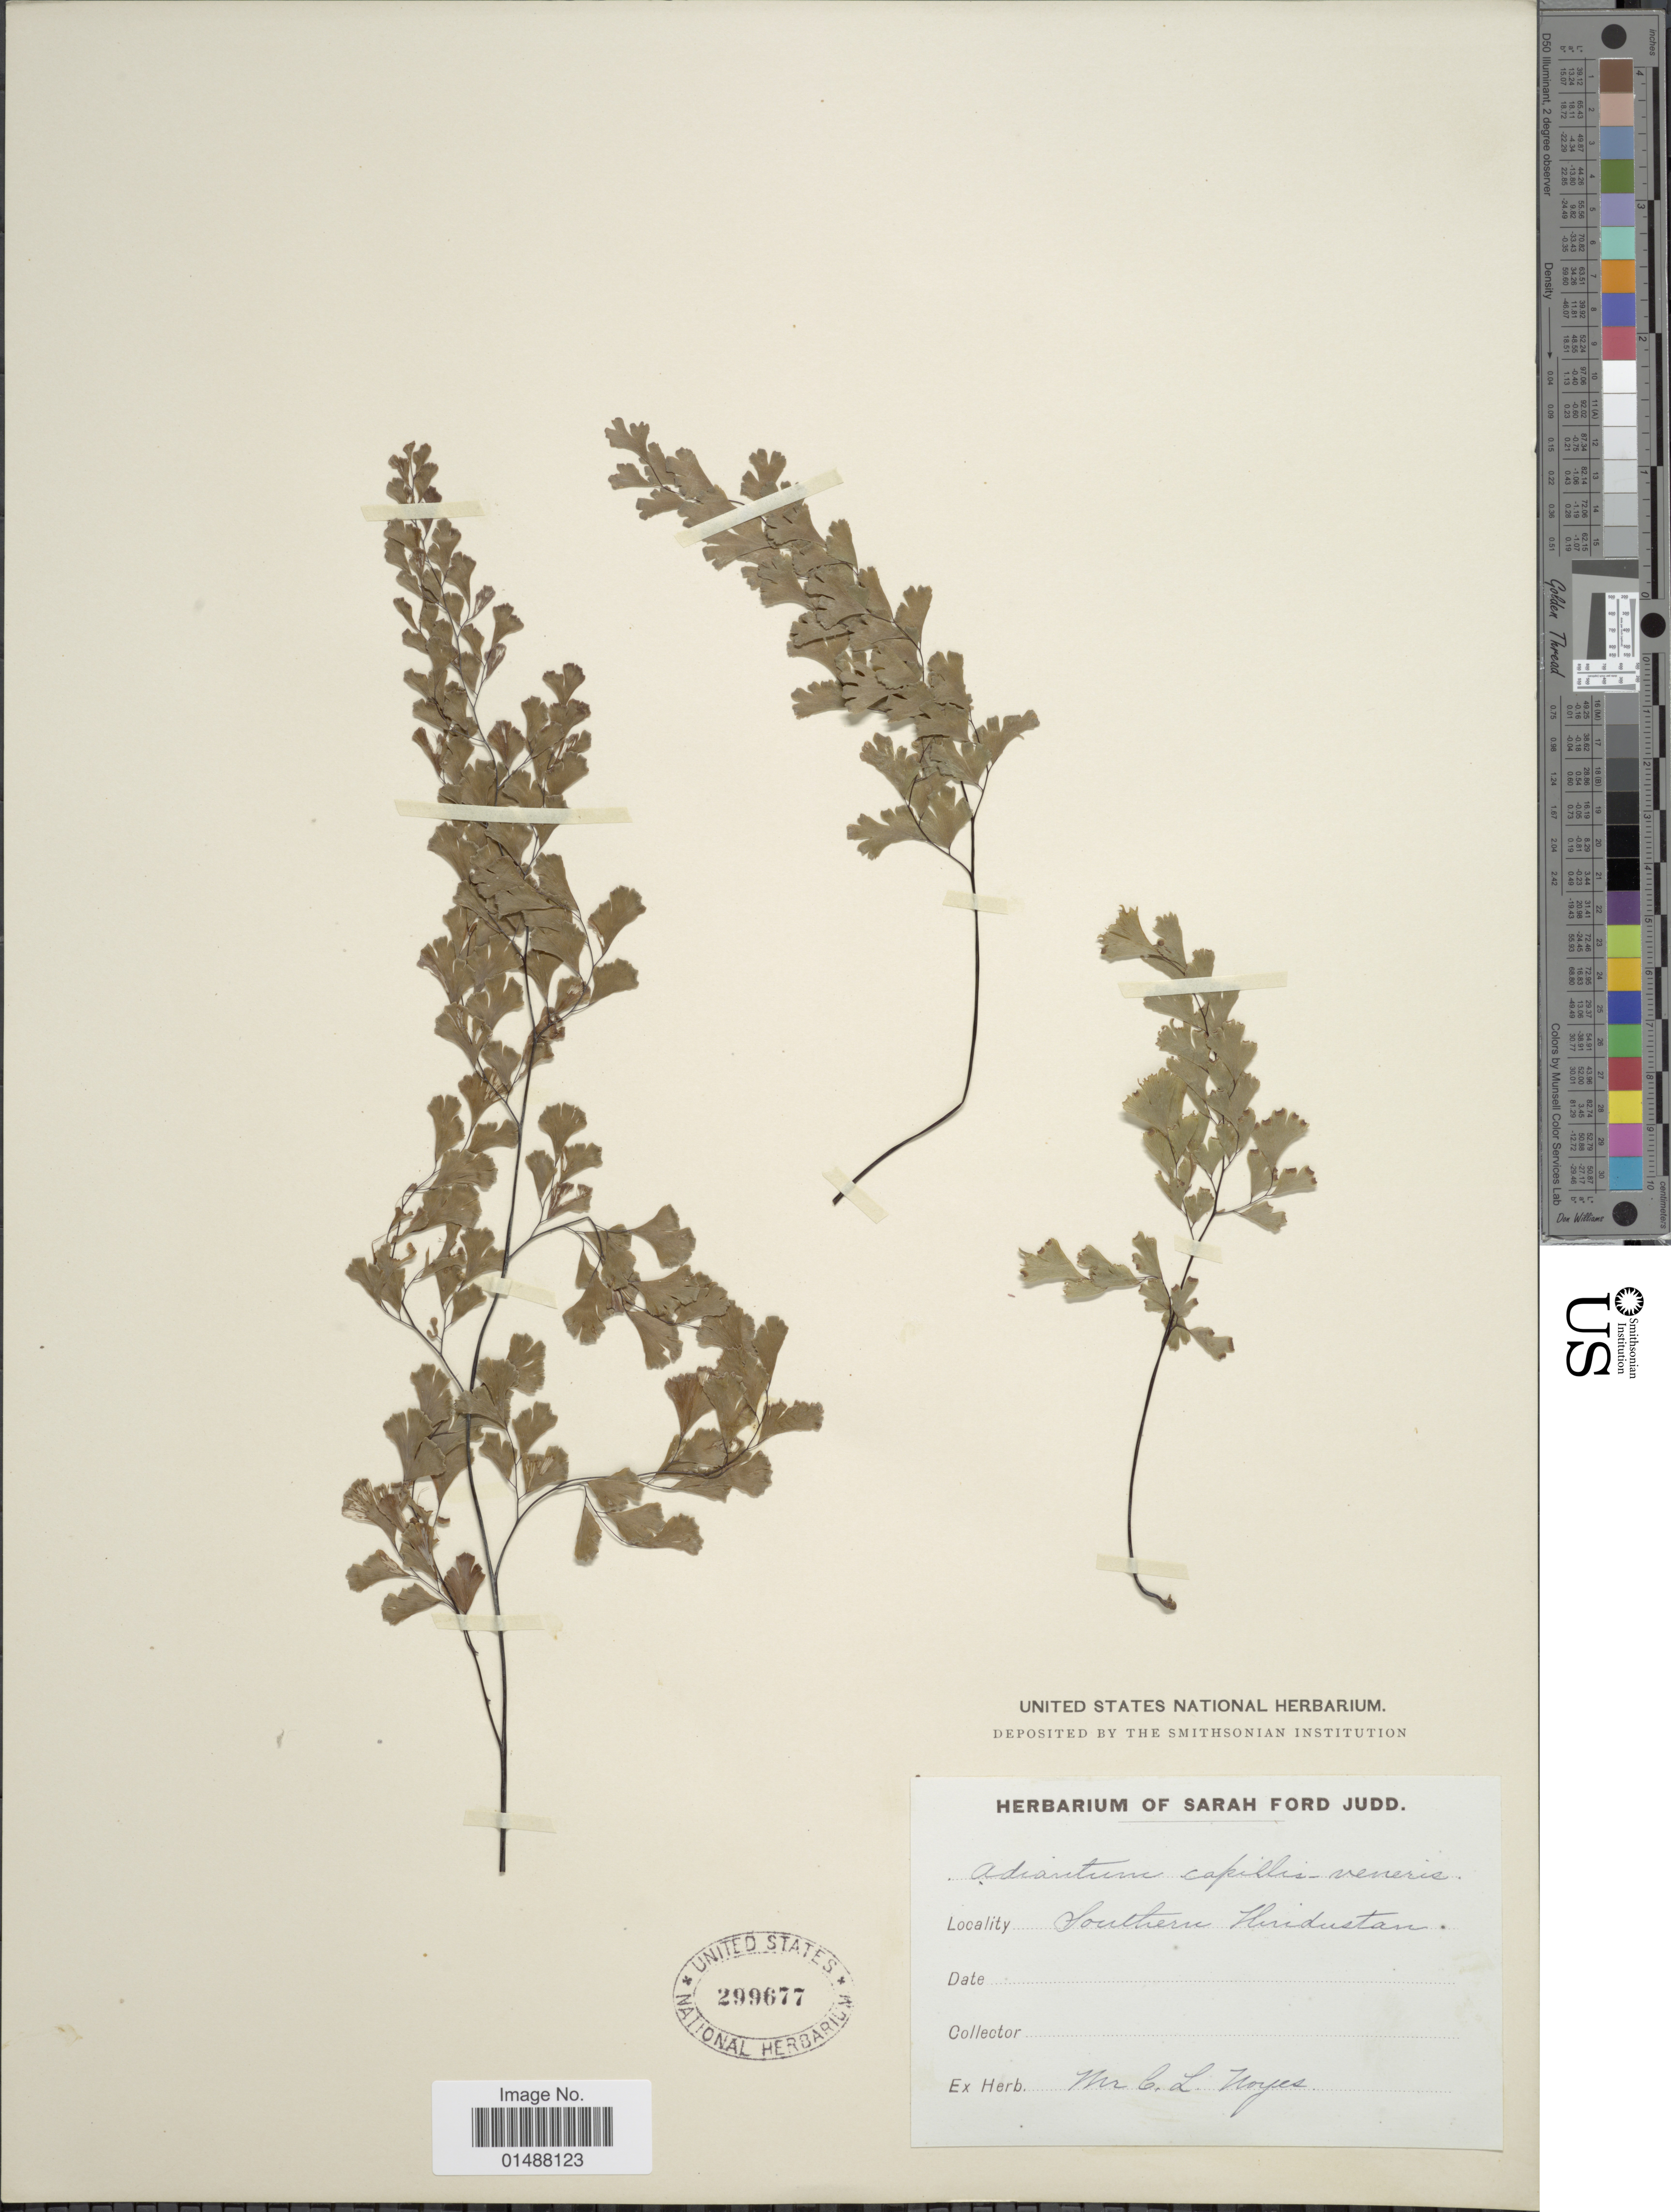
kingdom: Plantae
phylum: Tracheophyta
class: Polypodiopsida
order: Polypodiales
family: Pteridaceae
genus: Adiantum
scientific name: Adiantum capillus-veneris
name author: L.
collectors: C. Noyes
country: India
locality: Southern Hindustan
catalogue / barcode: US 299677